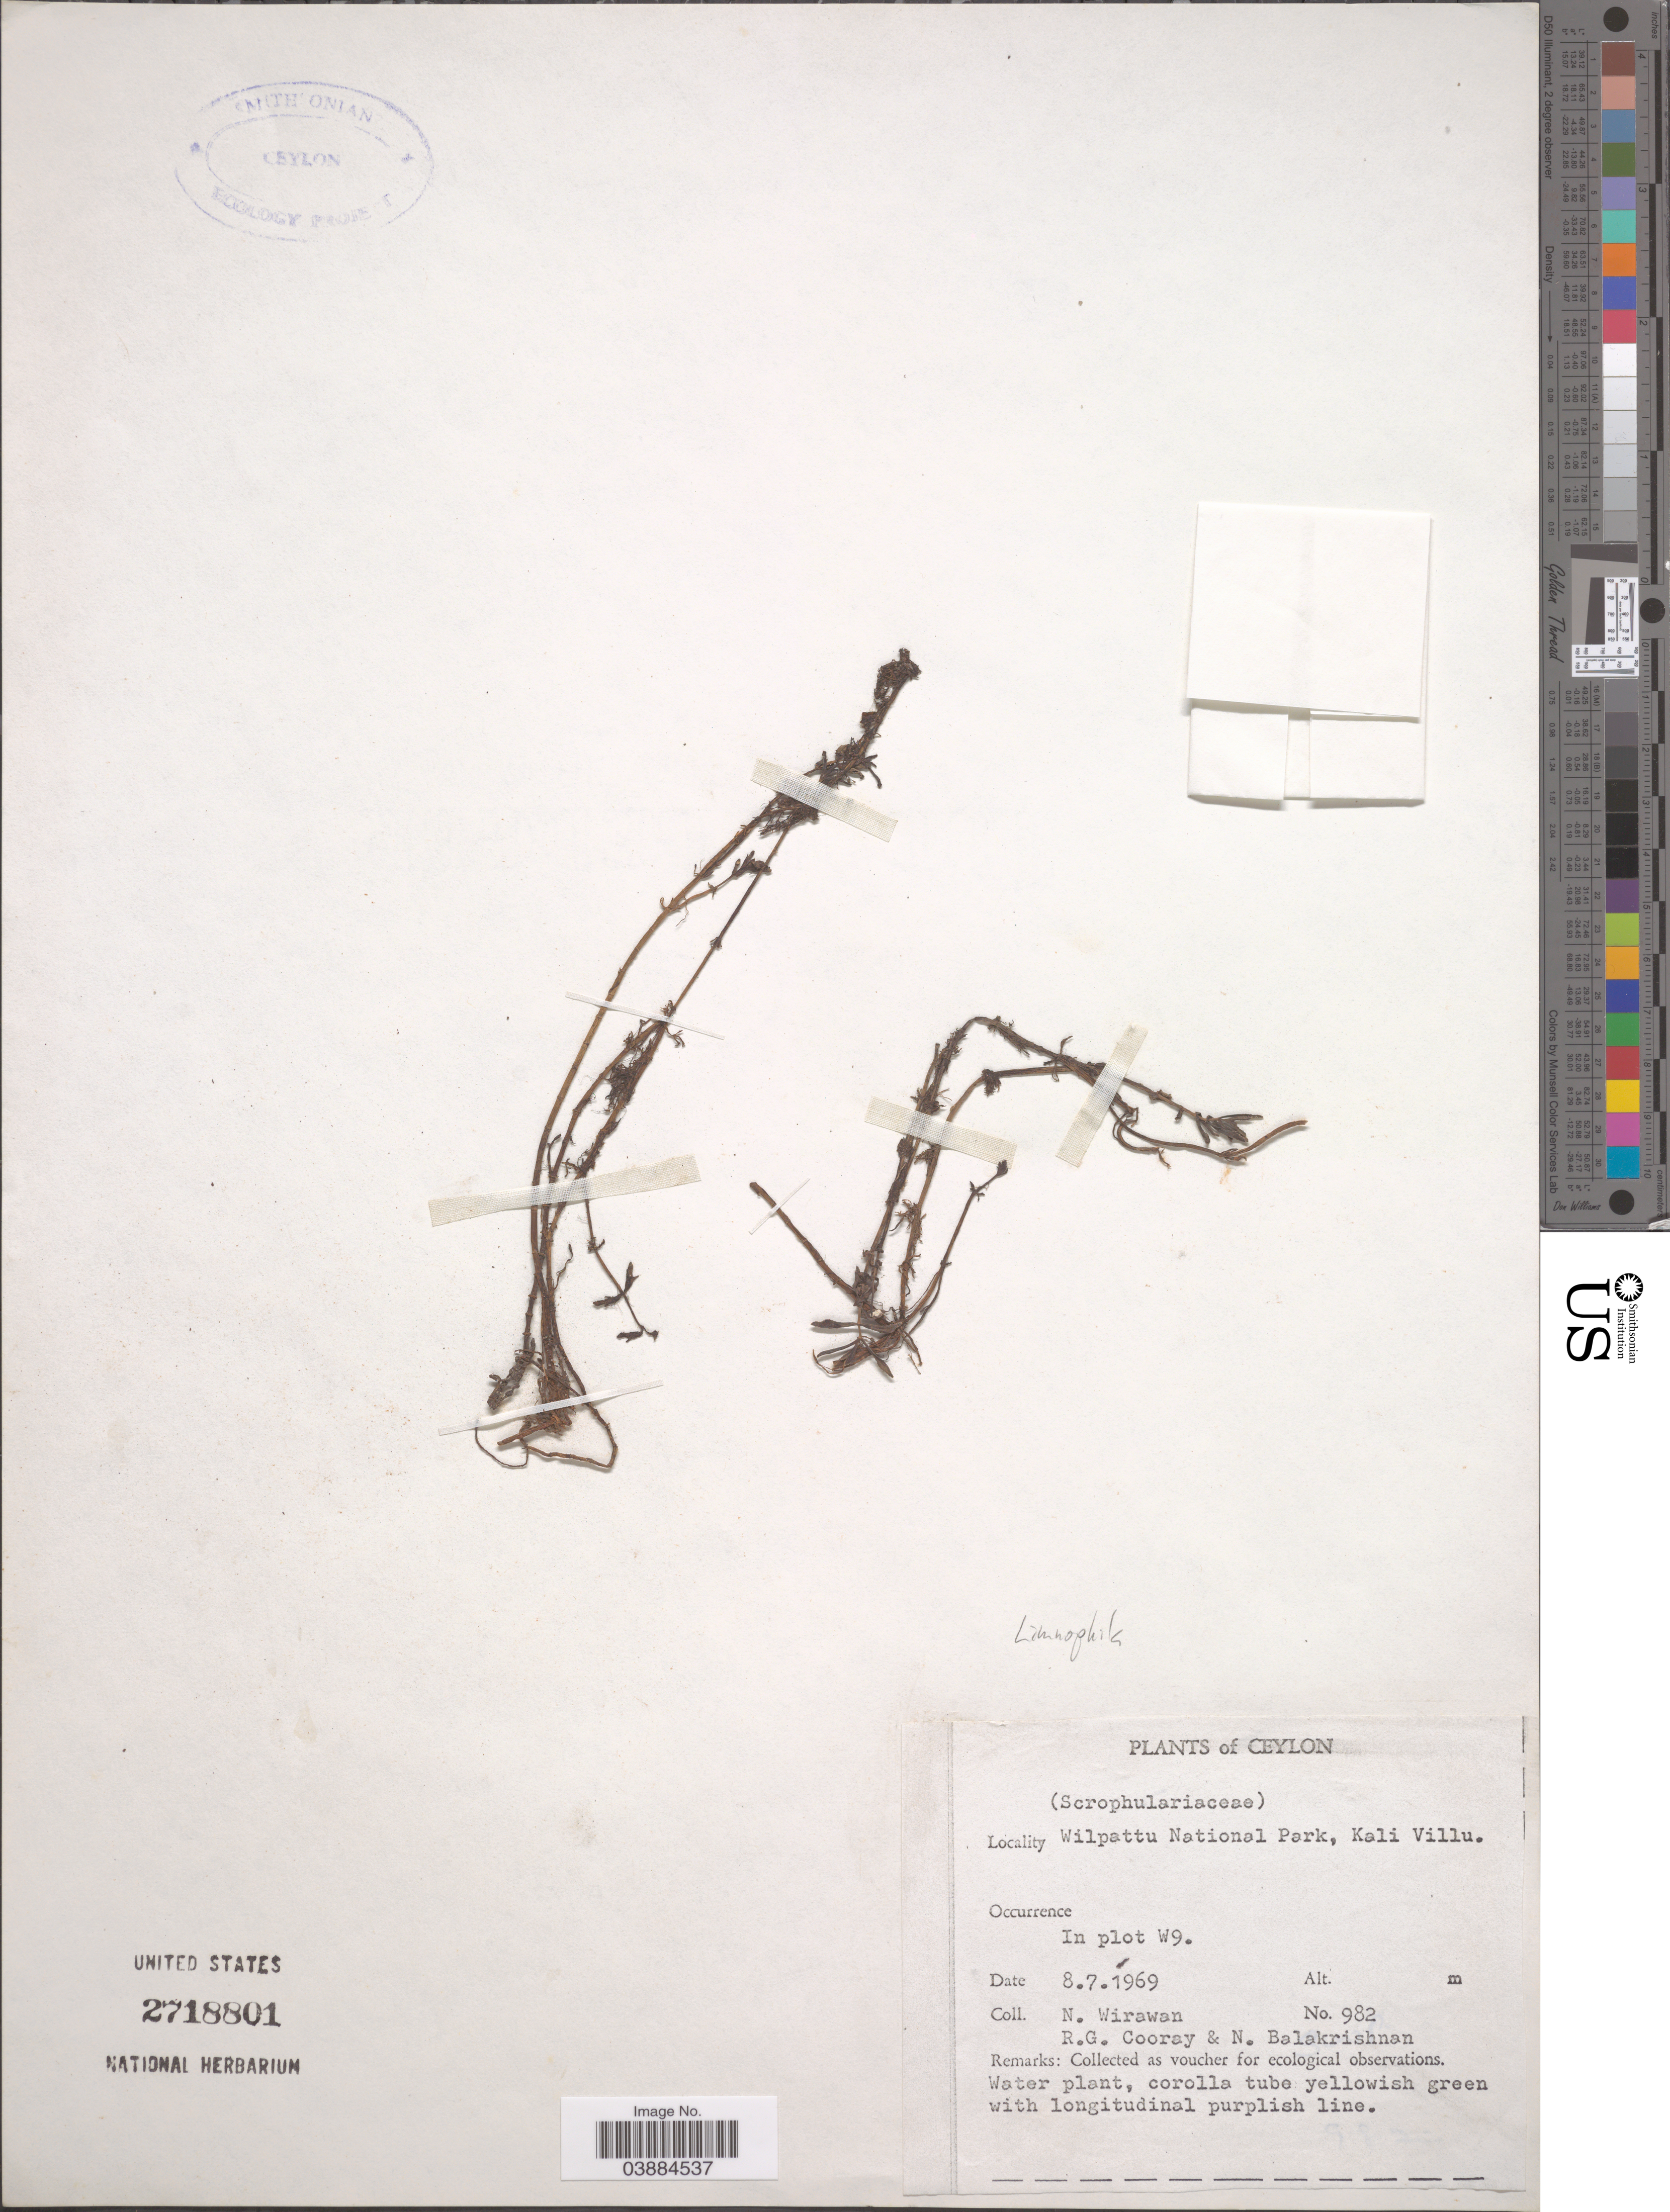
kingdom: Plantae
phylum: Tracheophyta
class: Magnoliopsida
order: Lamiales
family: Plantaginaceae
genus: Limnophila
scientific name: Limnophila sp.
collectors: N. Wirawan, R. Cooray & N. Balakrishnan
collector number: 982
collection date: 1969-07-08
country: Sri Lanka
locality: Ceylon. Wilpattu National Park, Kali Villu. In plot W9.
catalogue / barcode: US 2718801